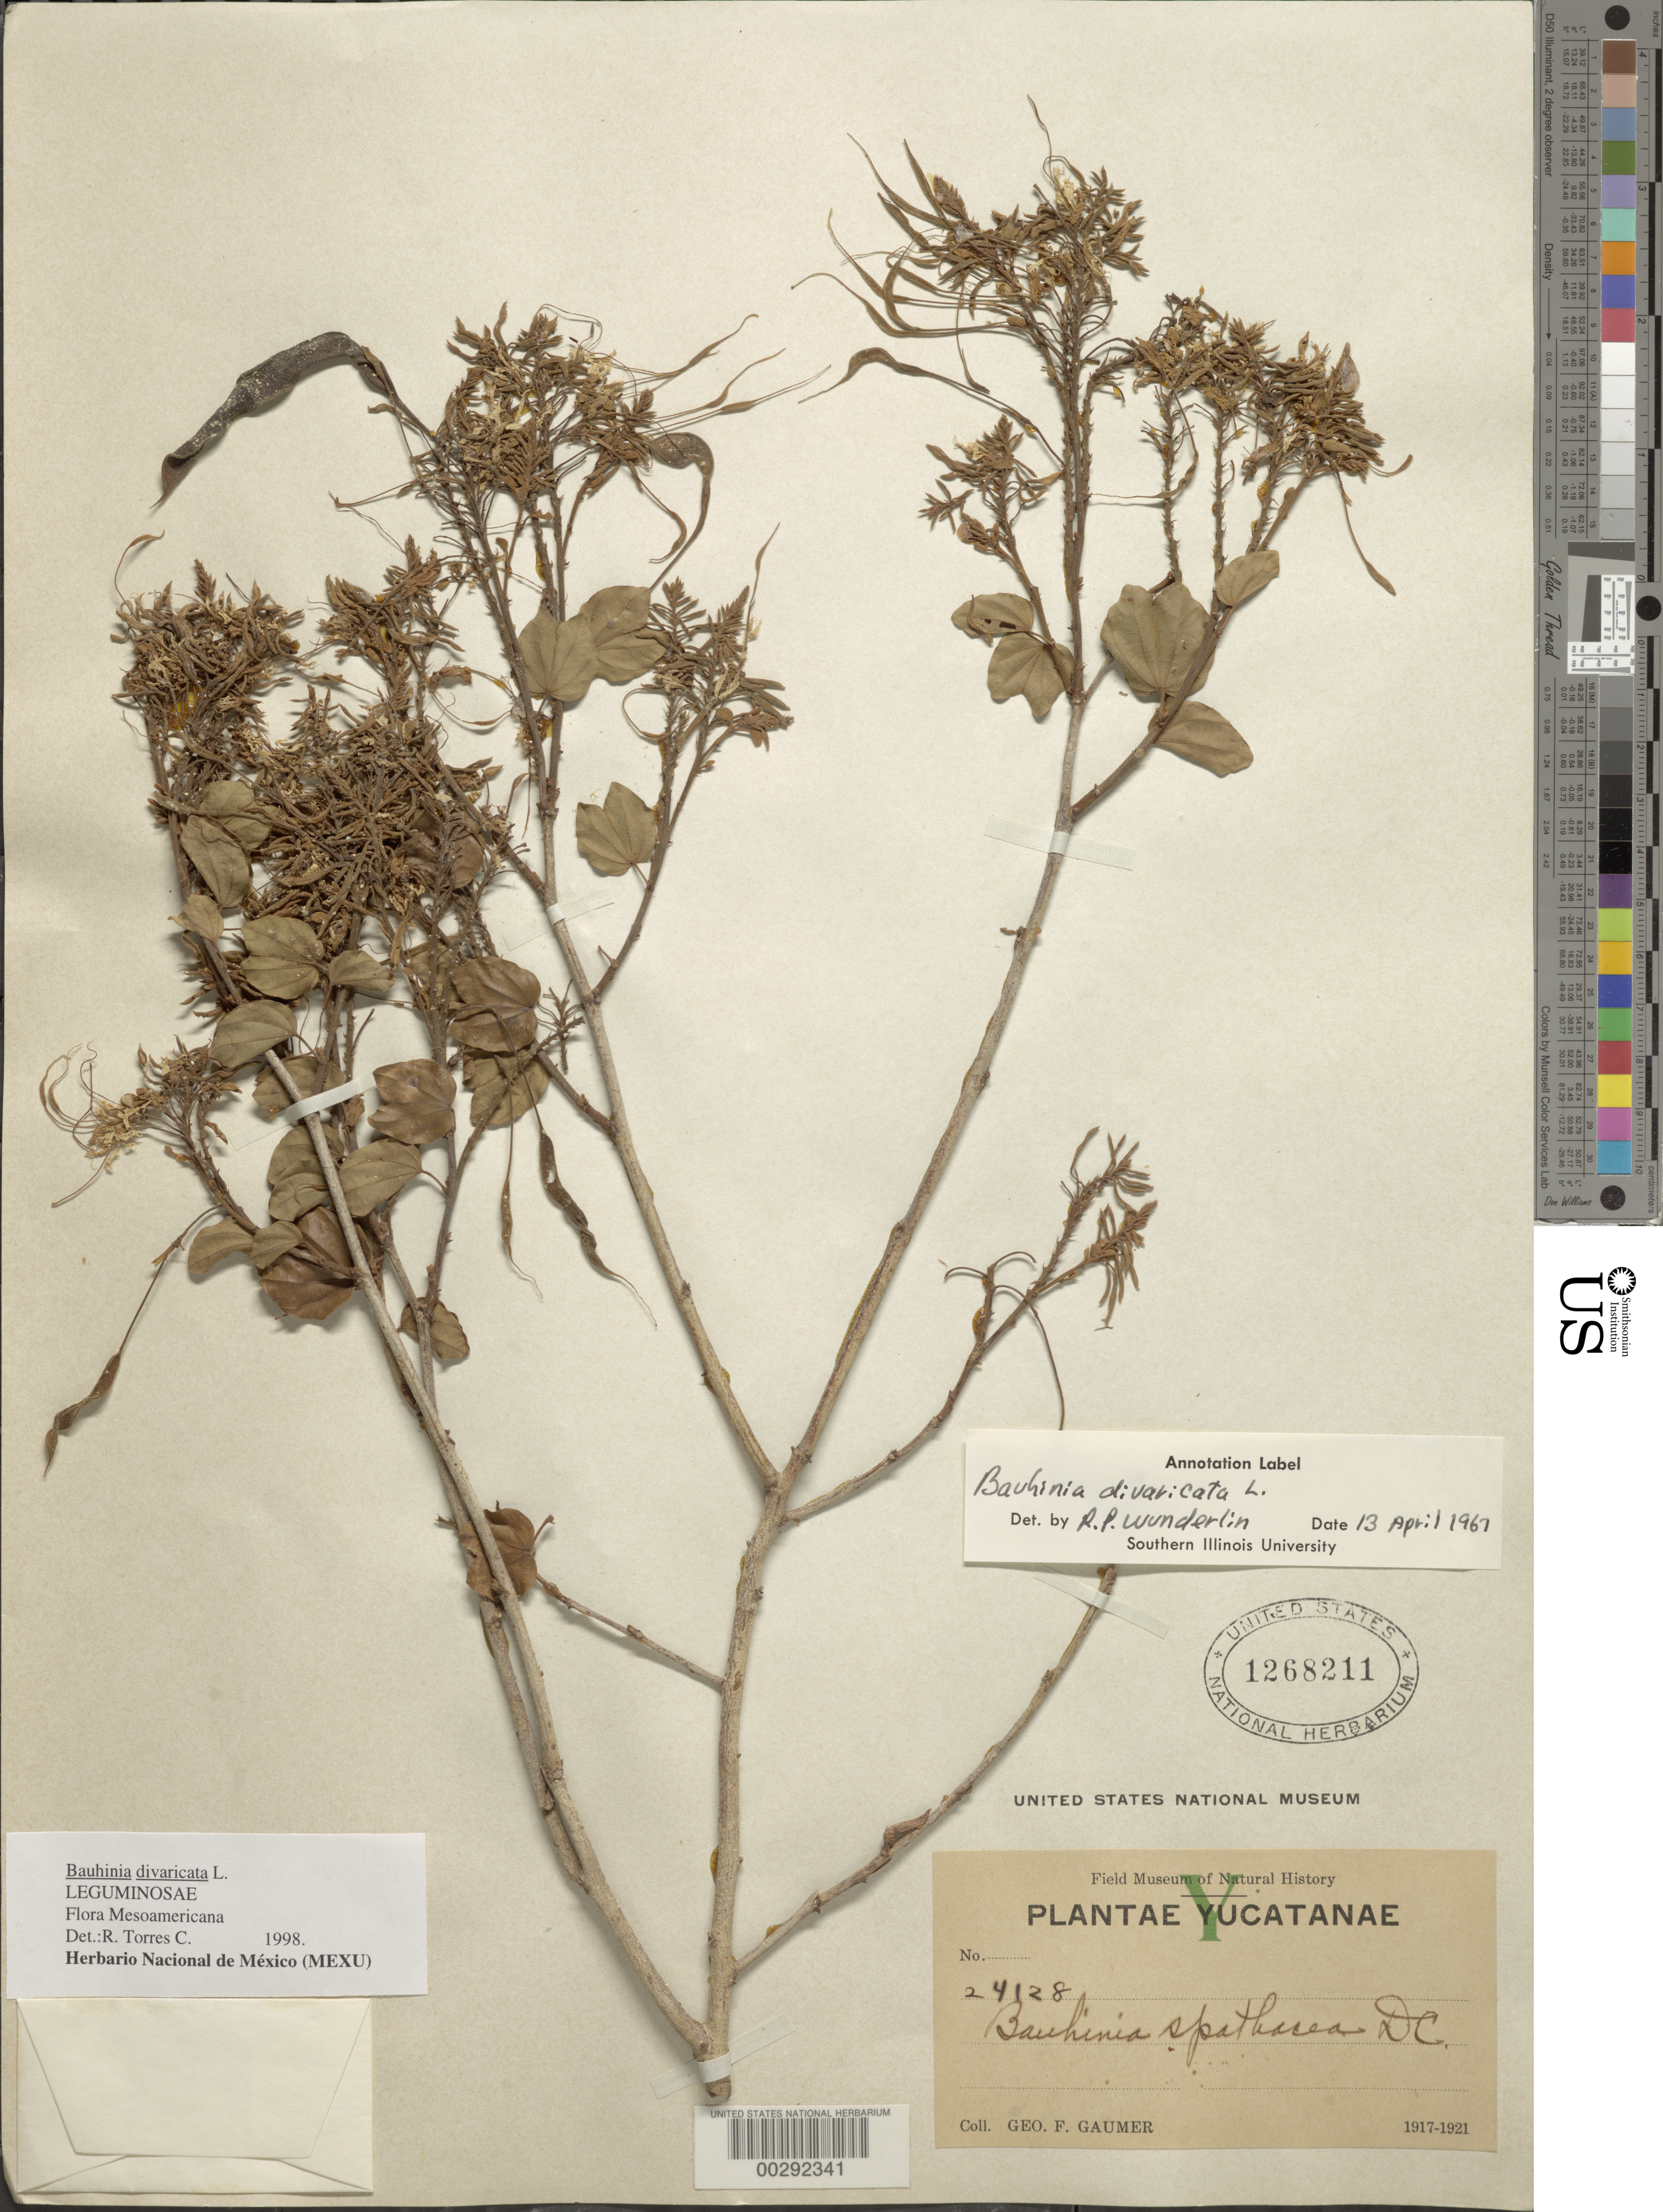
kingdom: Plantae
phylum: Tracheophyta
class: Magnoliopsida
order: Fabales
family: Fabaceae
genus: Bauhinia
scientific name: Bauhinia divaricata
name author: L.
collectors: G. F. Gaumer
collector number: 24128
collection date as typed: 1917 to -- -- 1921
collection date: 1917/1921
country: Mexico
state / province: Yucatán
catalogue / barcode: US 1268211